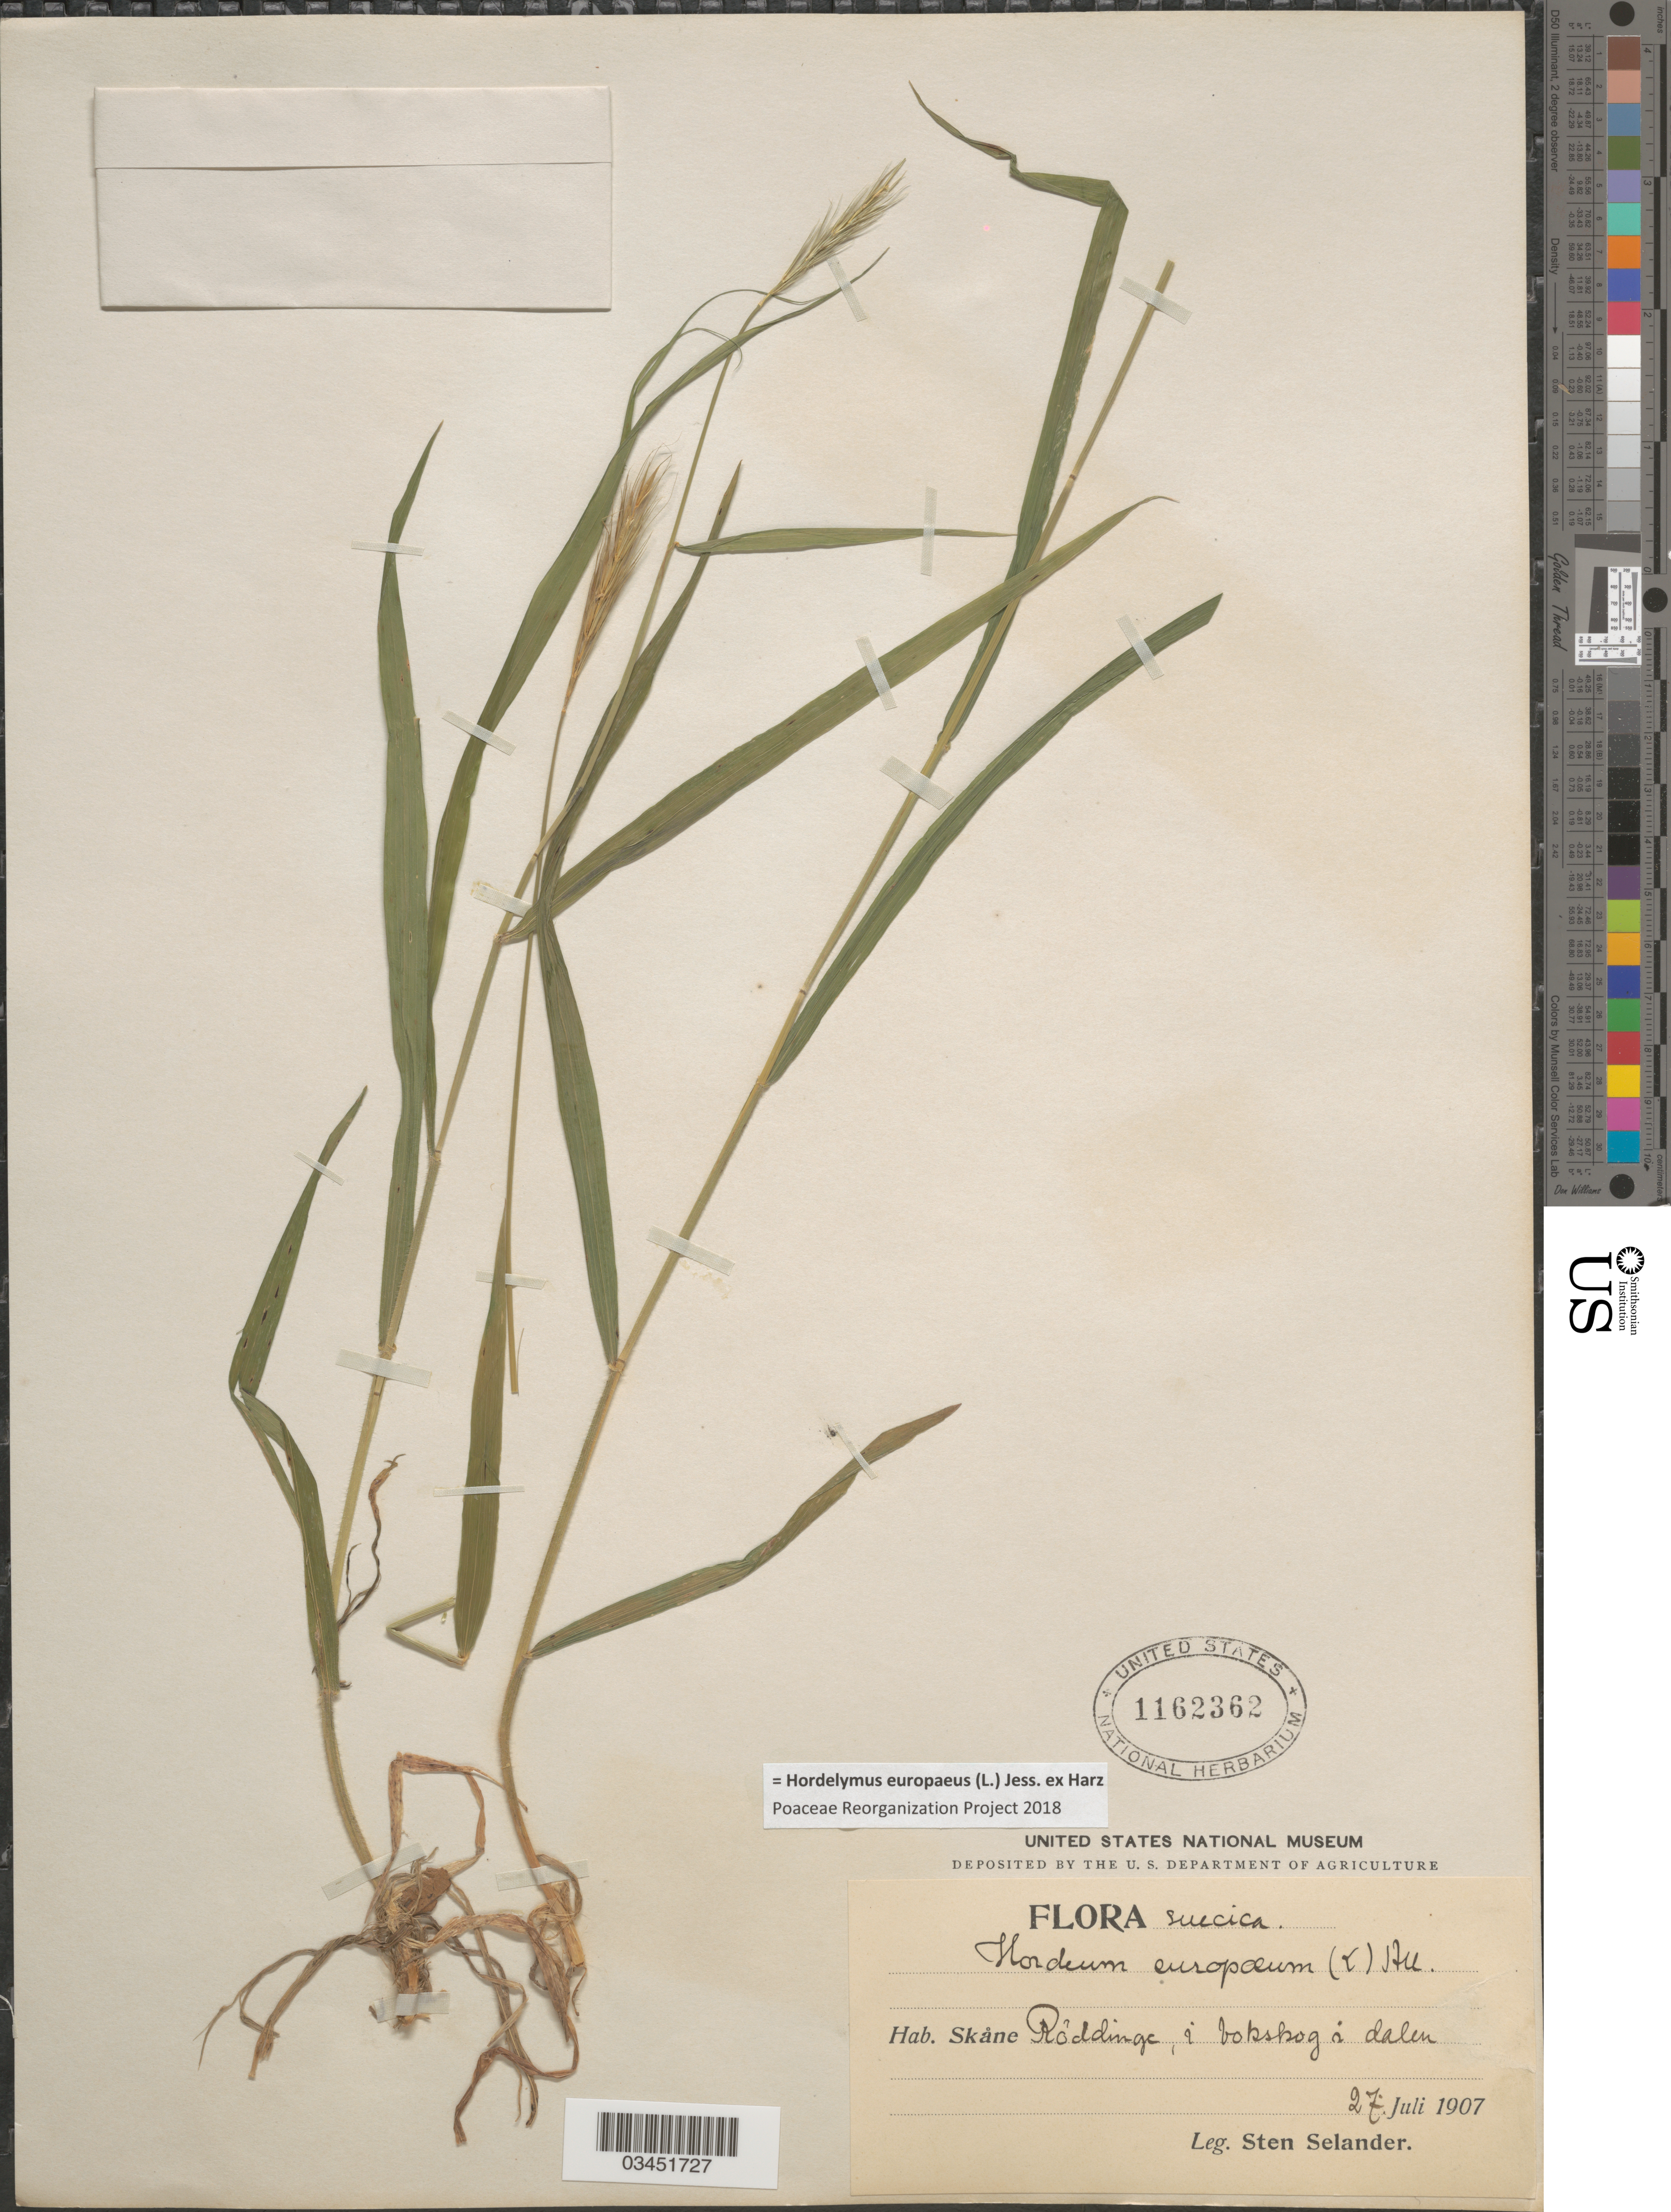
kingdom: Plantae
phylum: Tracheophyta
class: Liliopsida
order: Poales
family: Poaceae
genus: Hordelymus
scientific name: Hordelymus europaeus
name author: (L.) Jess. ex Harz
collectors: S. Selander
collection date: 1907-07-27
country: Sweden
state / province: Skåne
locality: Suecica. Rõddinge, i bokskog i dalen.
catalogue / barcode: US 1162362